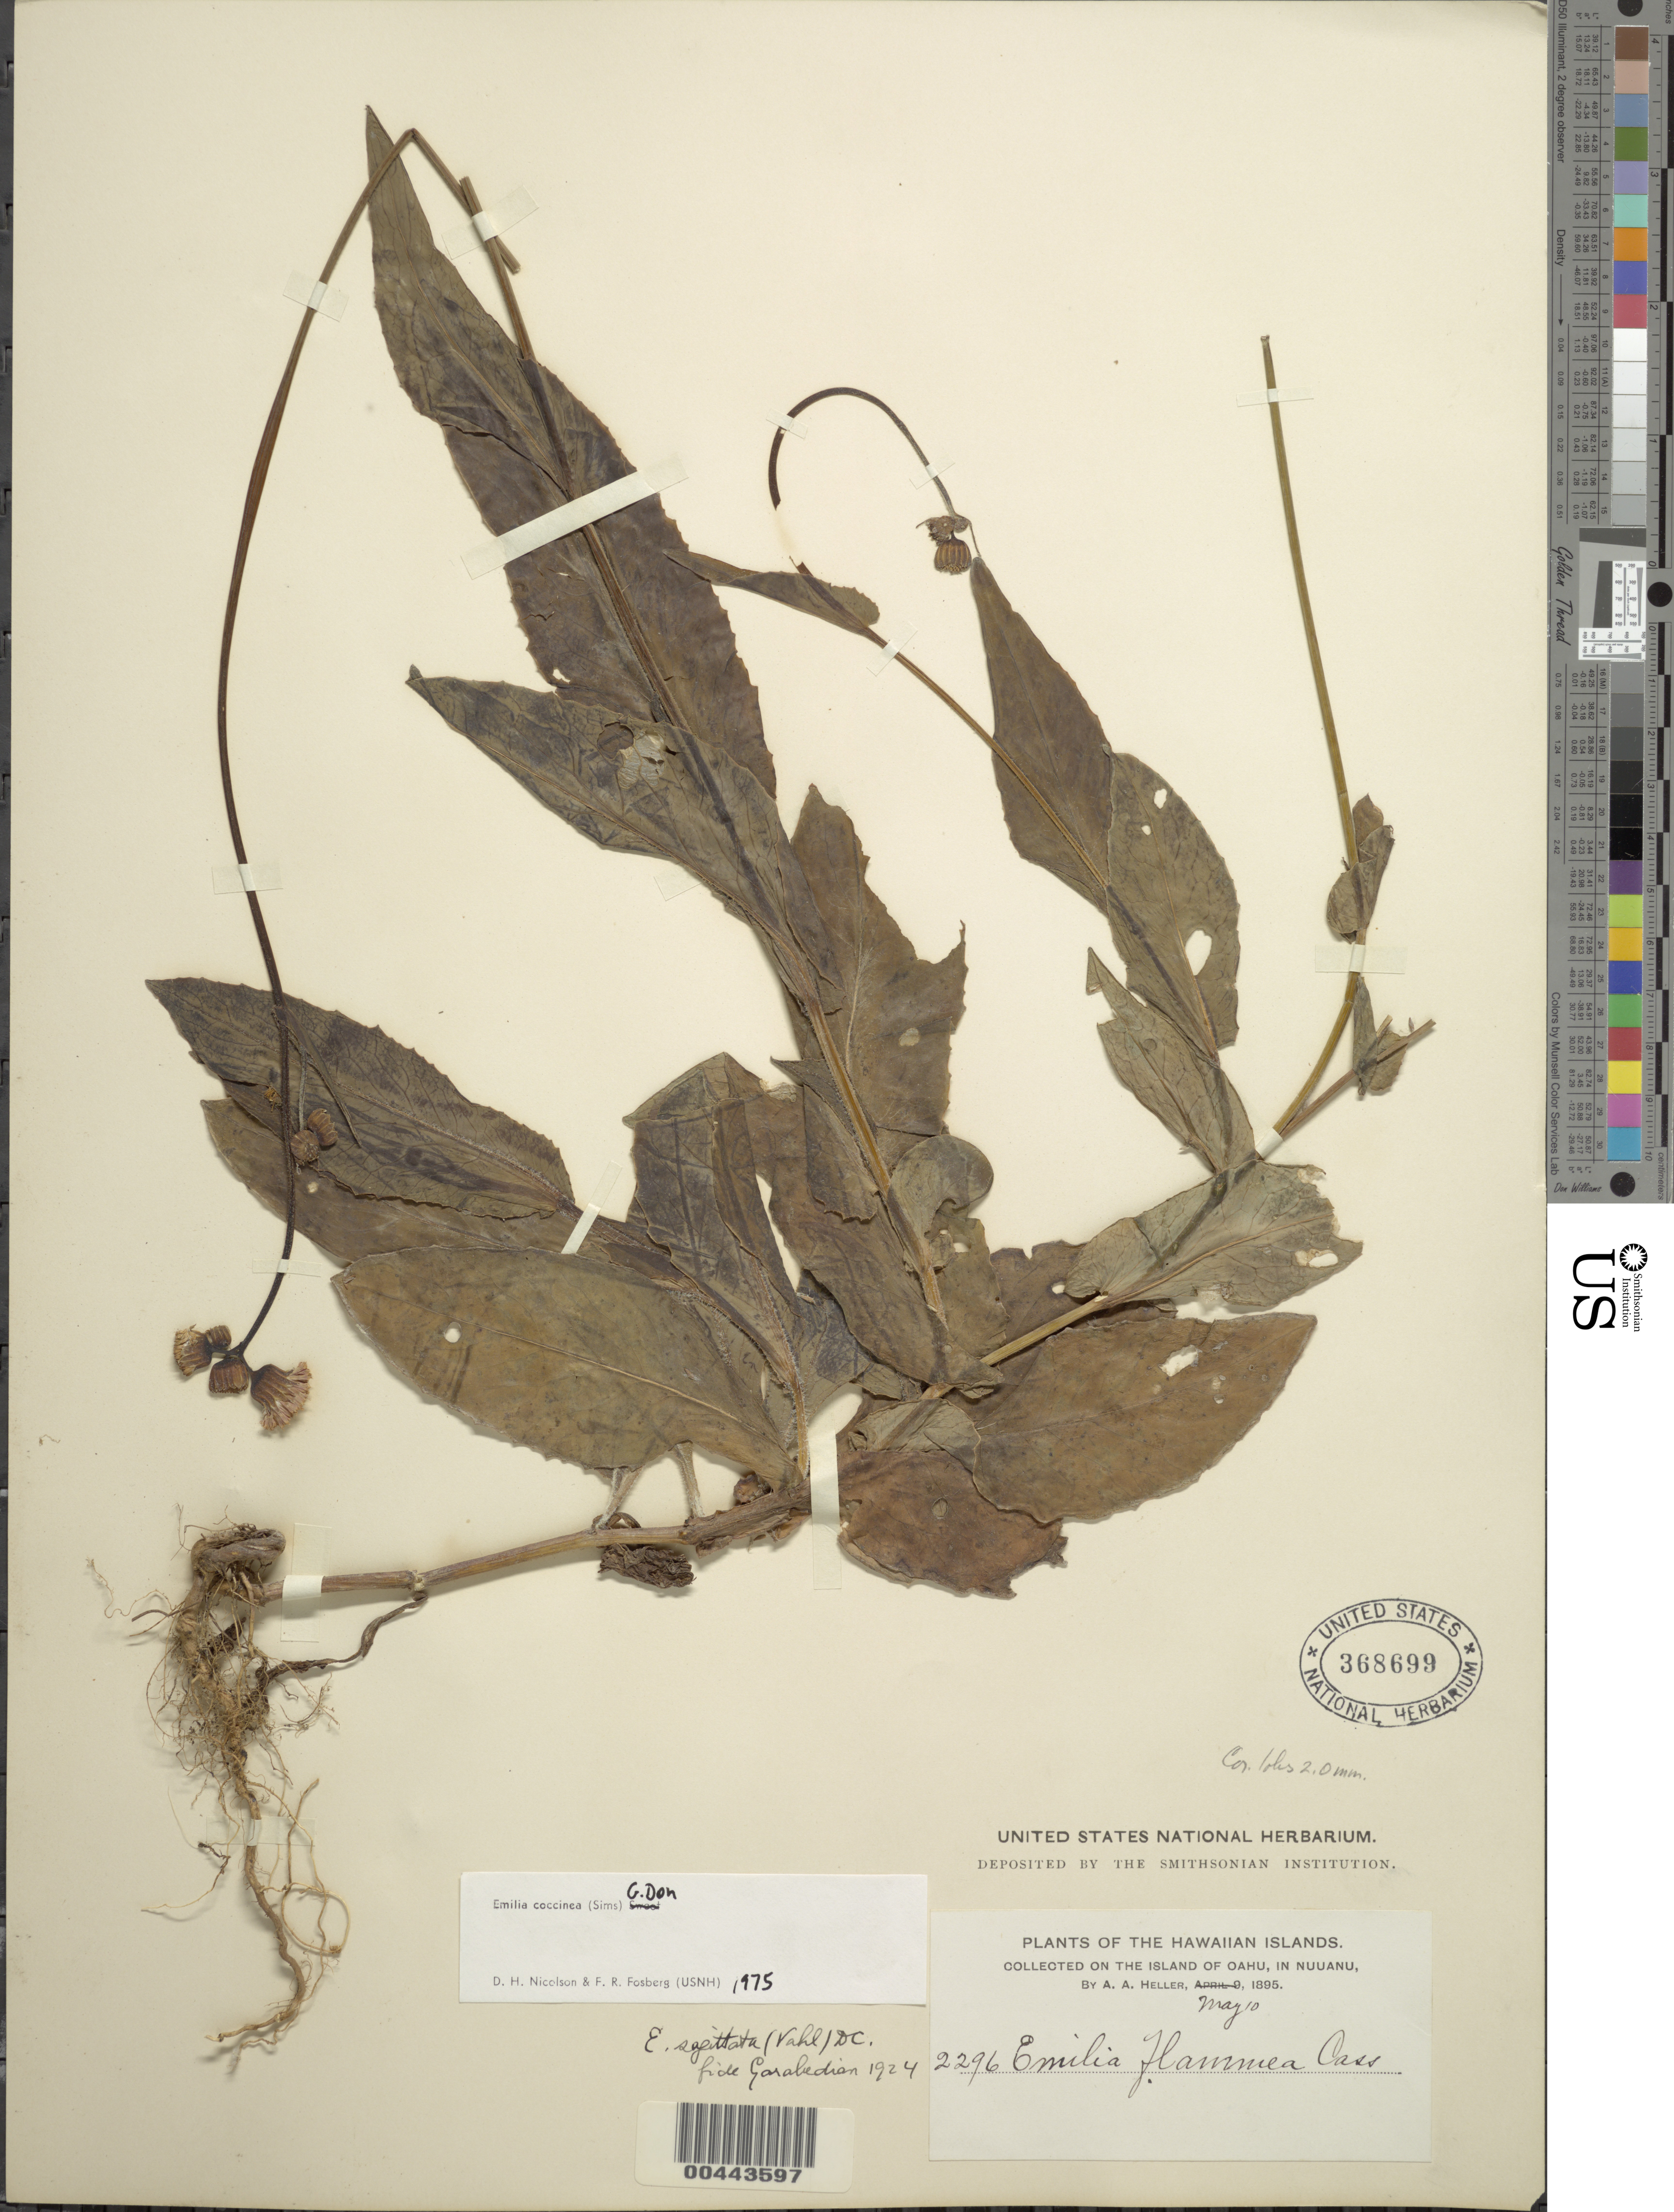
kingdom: Plantae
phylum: Tracheophyta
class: Magnoliopsida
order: Asterales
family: Asteraceae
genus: Emilia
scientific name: Emilia coccinea (Sims) Sweet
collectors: A. A. Heller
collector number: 2296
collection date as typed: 10 May 1895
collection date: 1895-05-10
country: United States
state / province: Hawaii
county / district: Honolulu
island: Oahu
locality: In Nuuanu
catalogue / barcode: US 368699